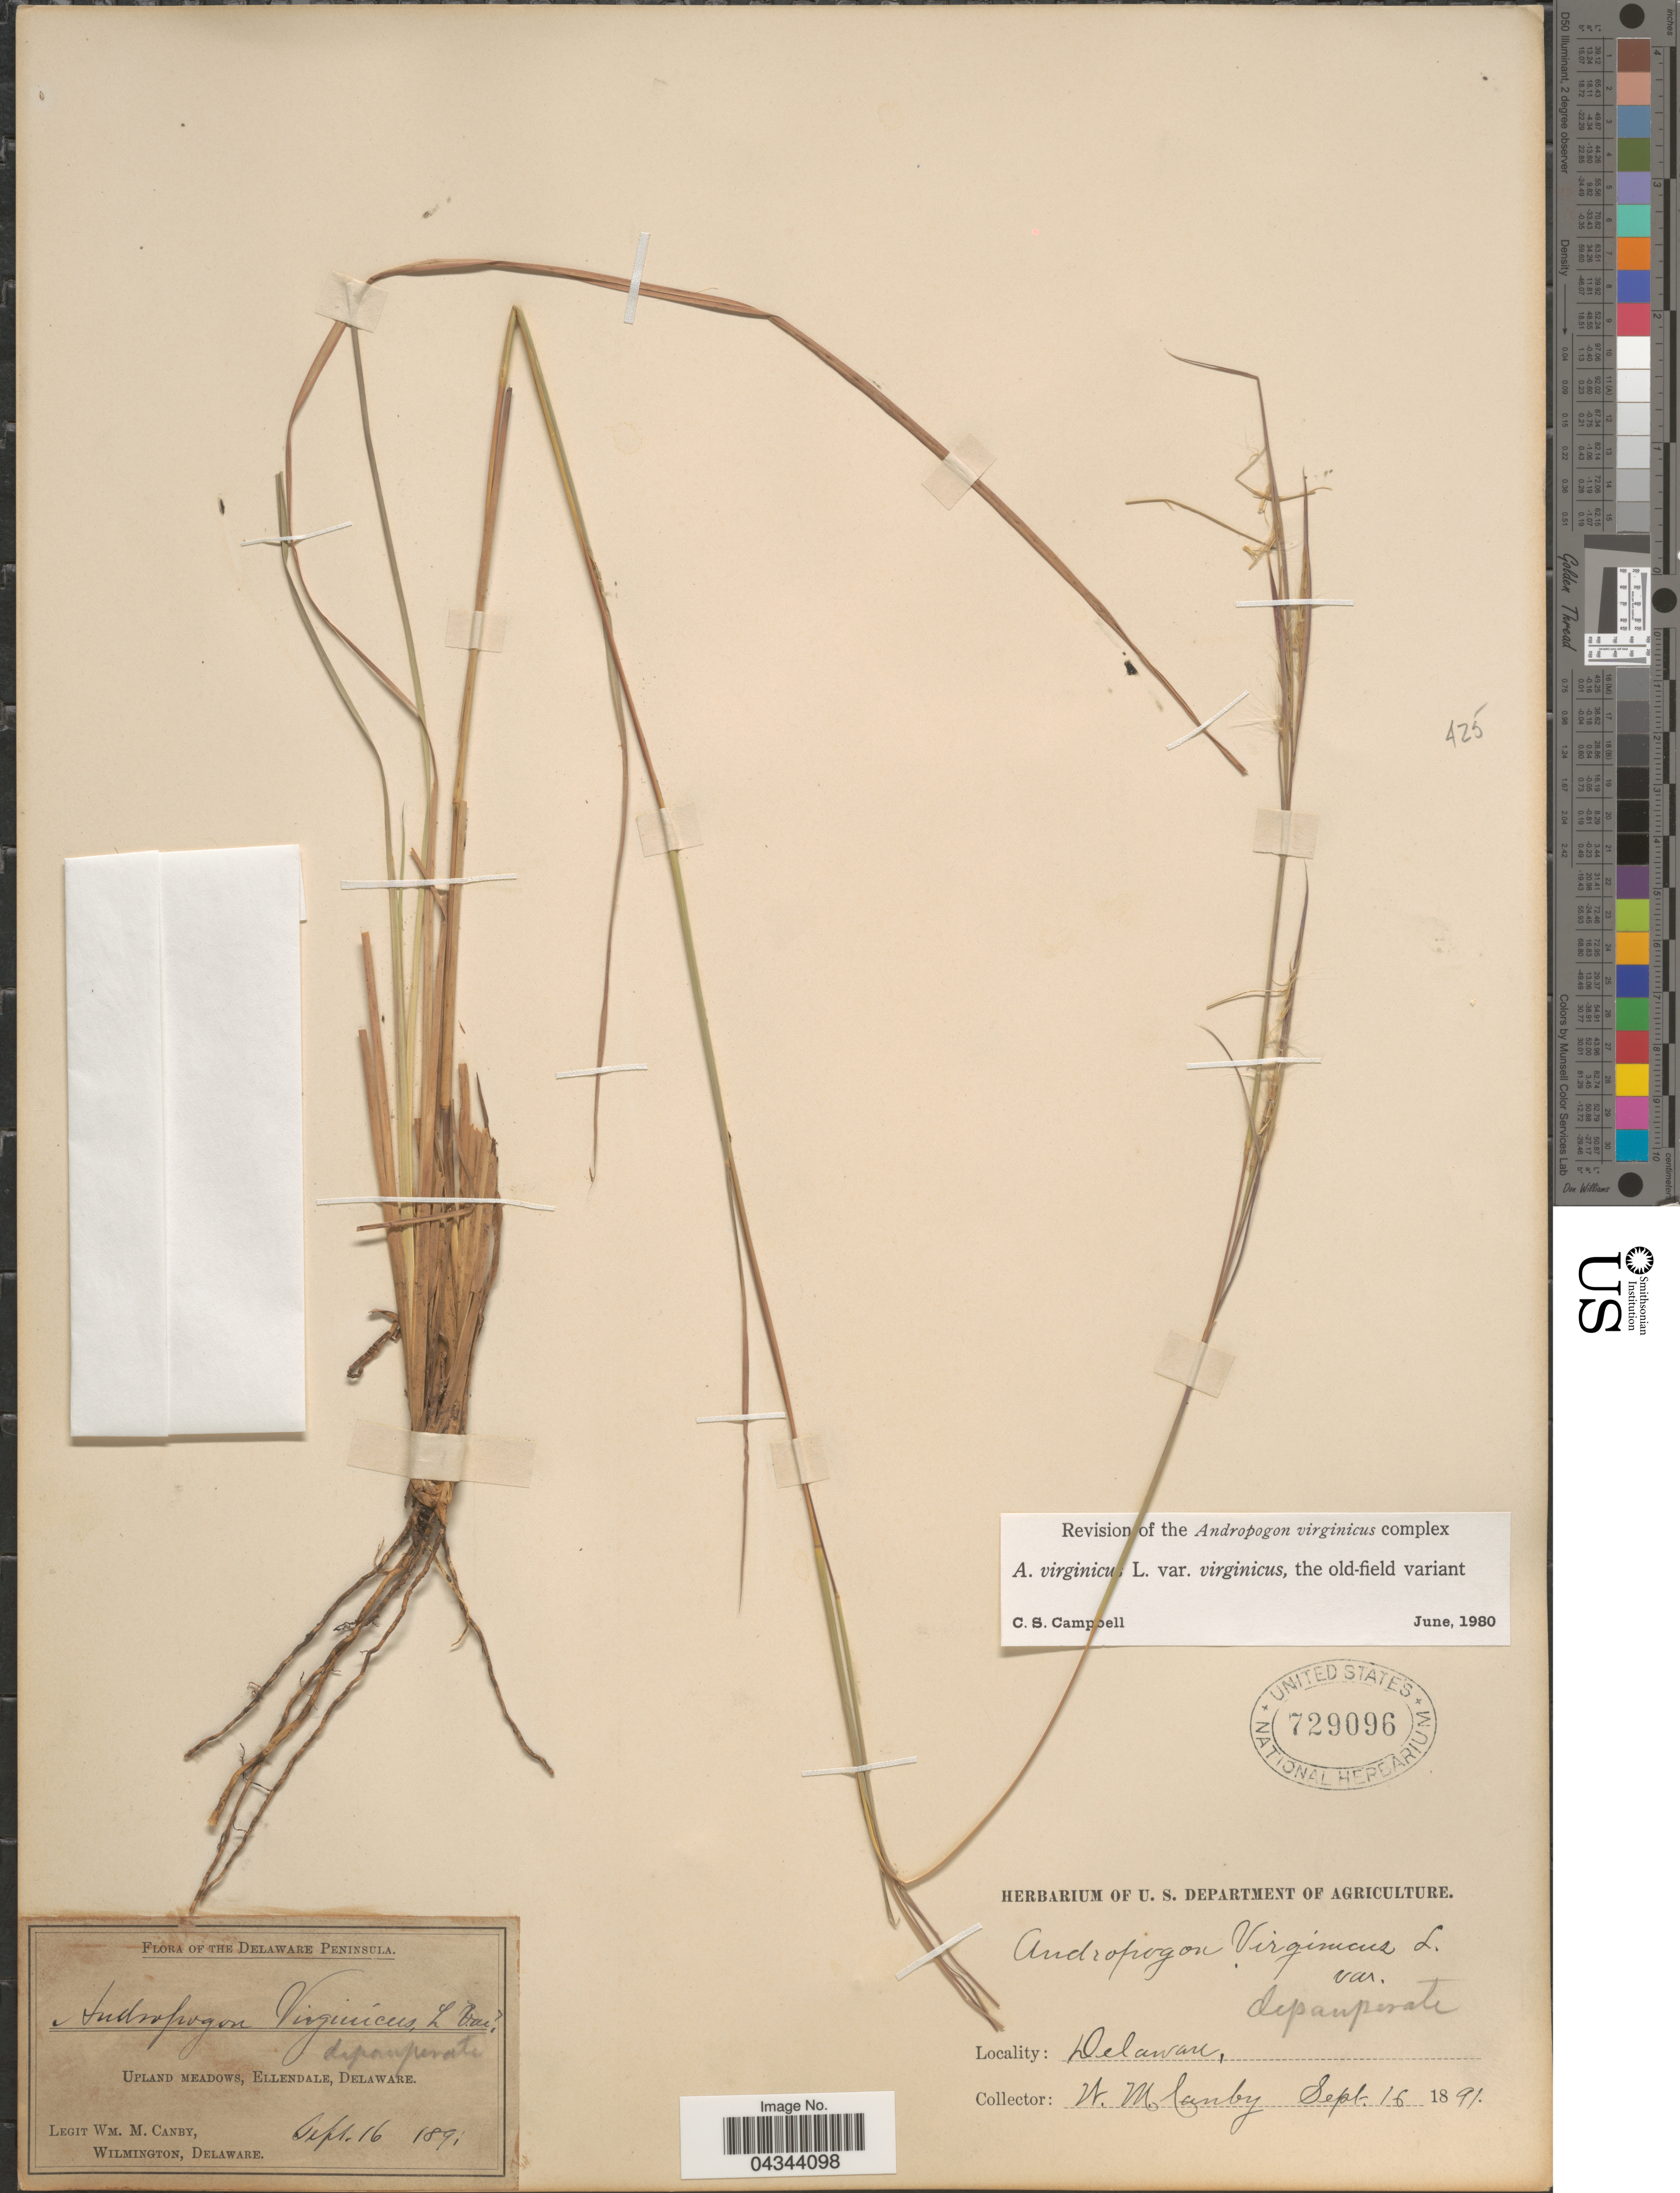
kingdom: Plantae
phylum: Tracheophyta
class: Liliopsida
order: Poales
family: Poaceae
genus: Andropogon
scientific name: Andropogon virginicus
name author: L.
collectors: W. M. Canby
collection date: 1891-09-16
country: United States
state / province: Delaware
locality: The Delaware Peninsula. Upland meadows, Ellendale.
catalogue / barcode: US 729096